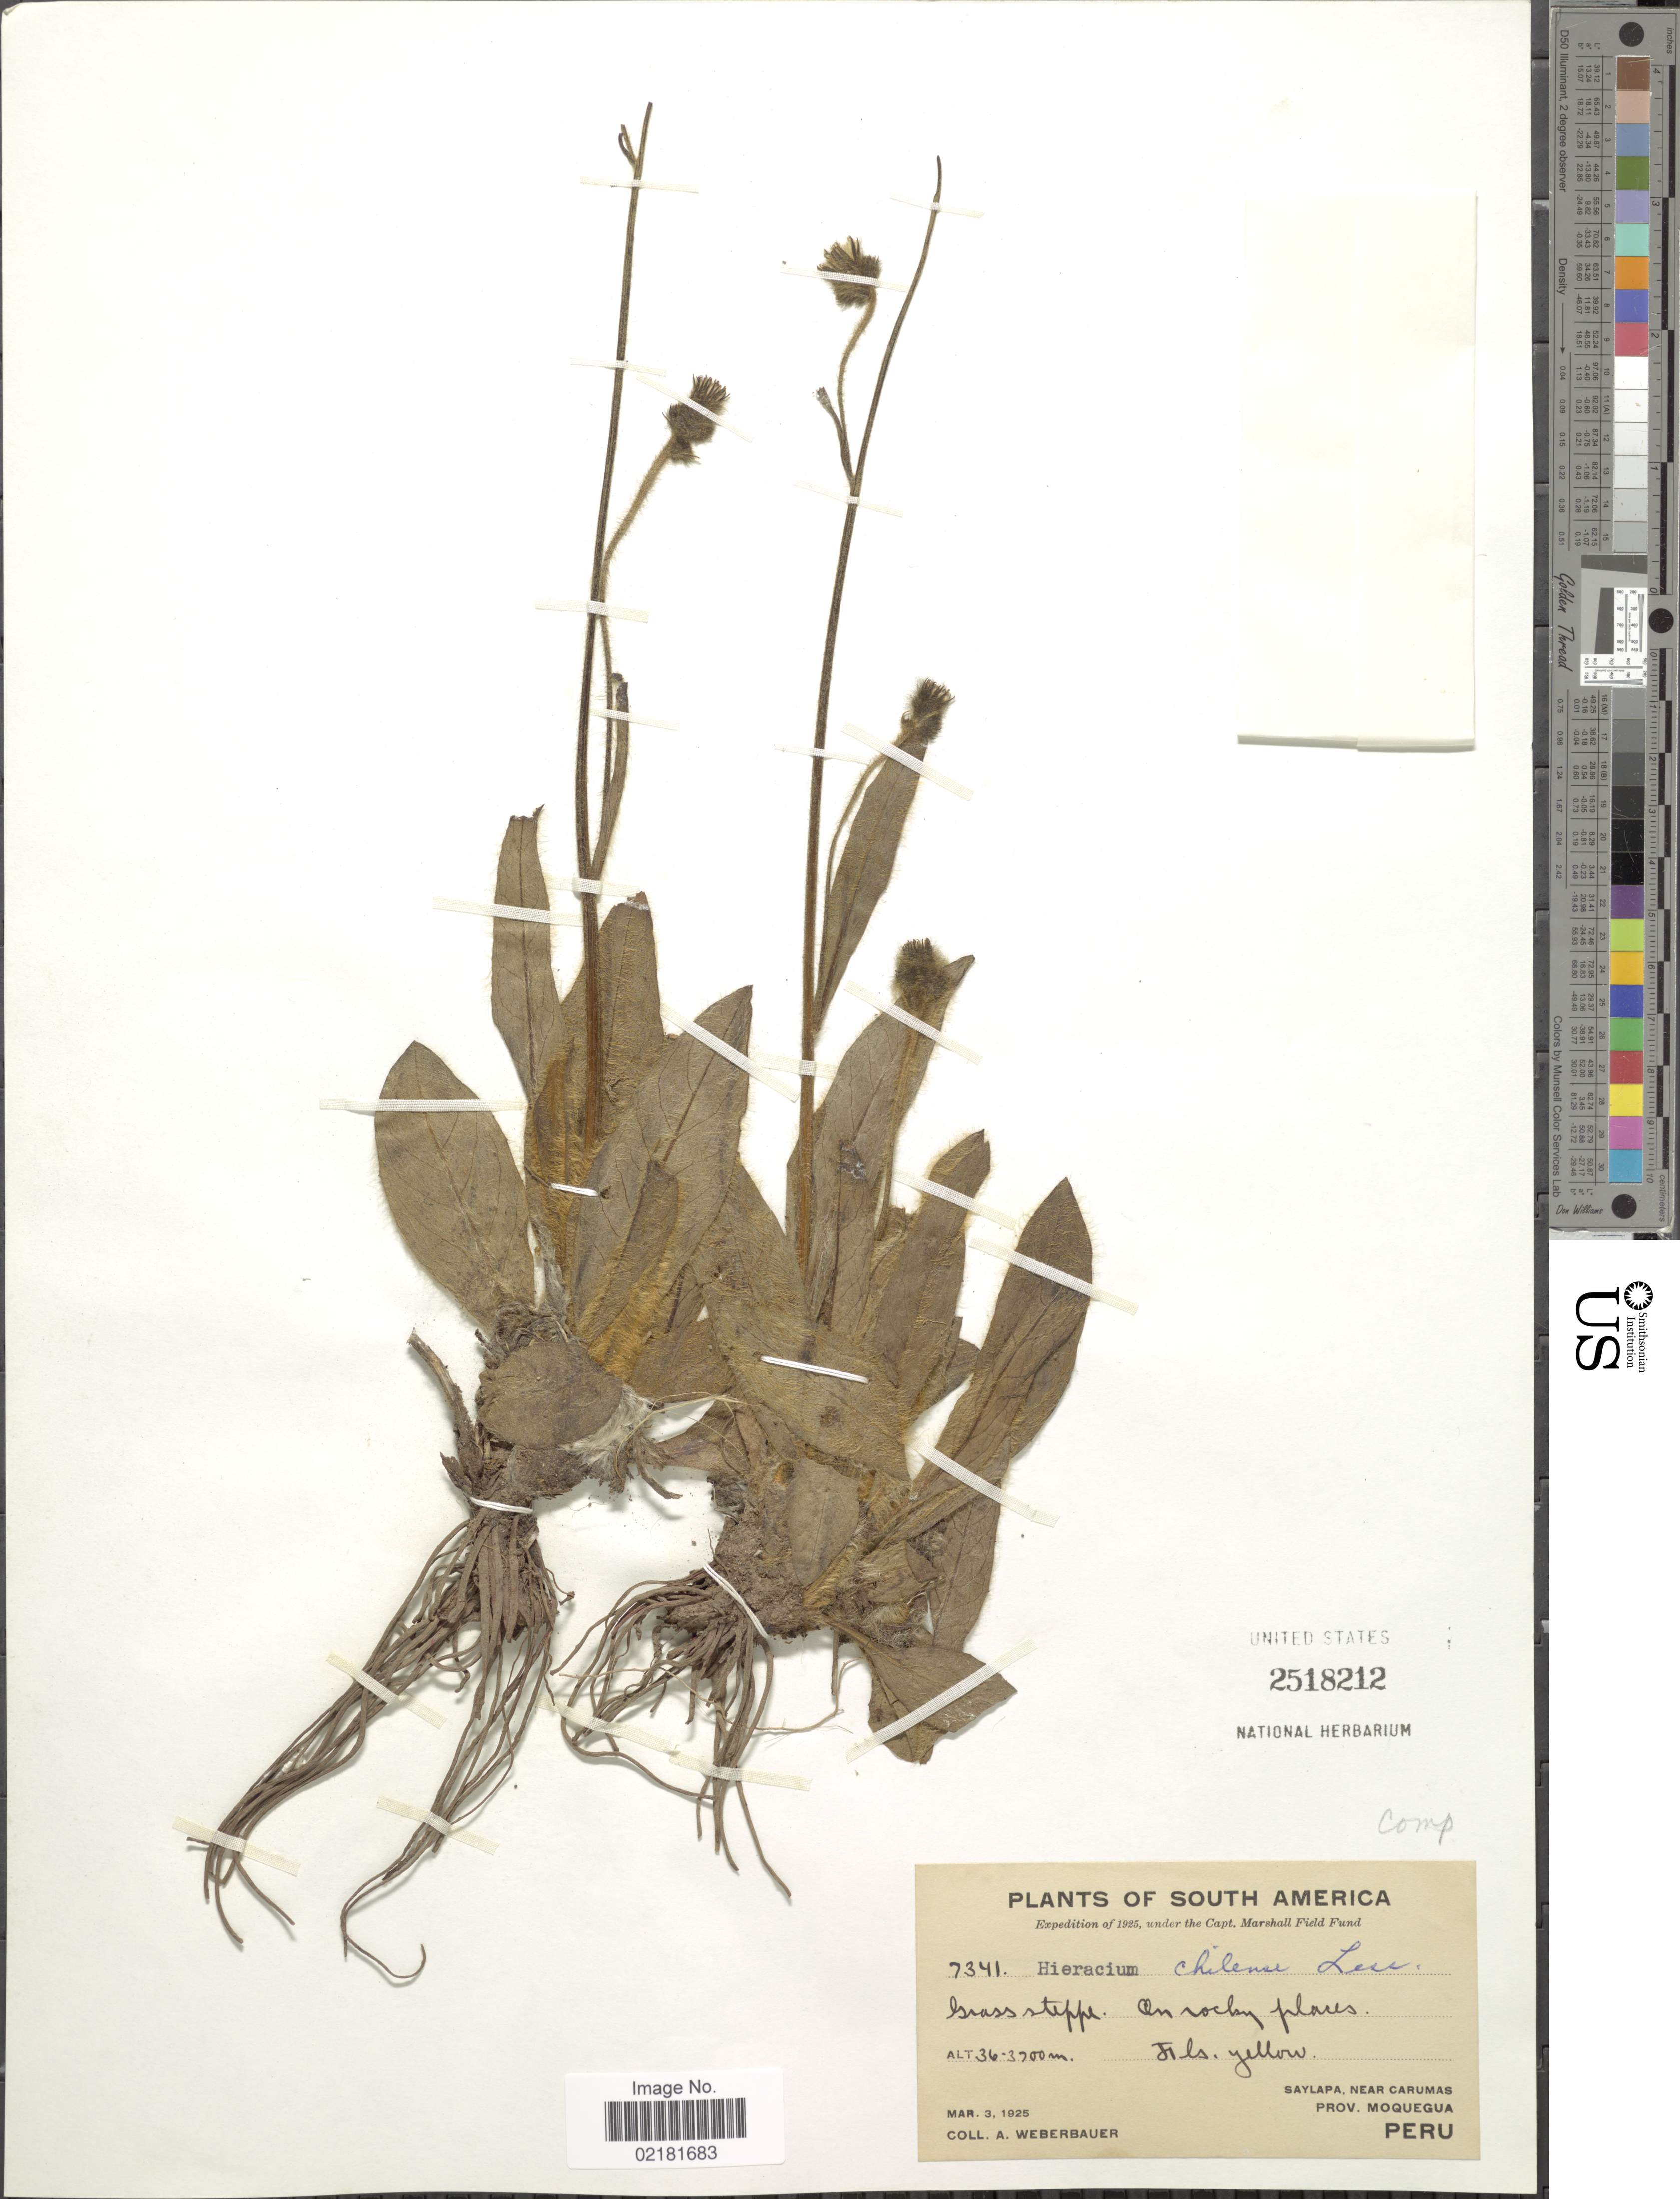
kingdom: Plantae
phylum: Tracheophyta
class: Magnoliopsida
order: Asterales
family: Asteraceae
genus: Hieracium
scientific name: Hieracium chilense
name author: Less.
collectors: A. Weberbauer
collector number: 7341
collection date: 1925-03-03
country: Peru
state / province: Moquegua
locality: Saylapa, near Carumas.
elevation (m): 3600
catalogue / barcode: US 2518212